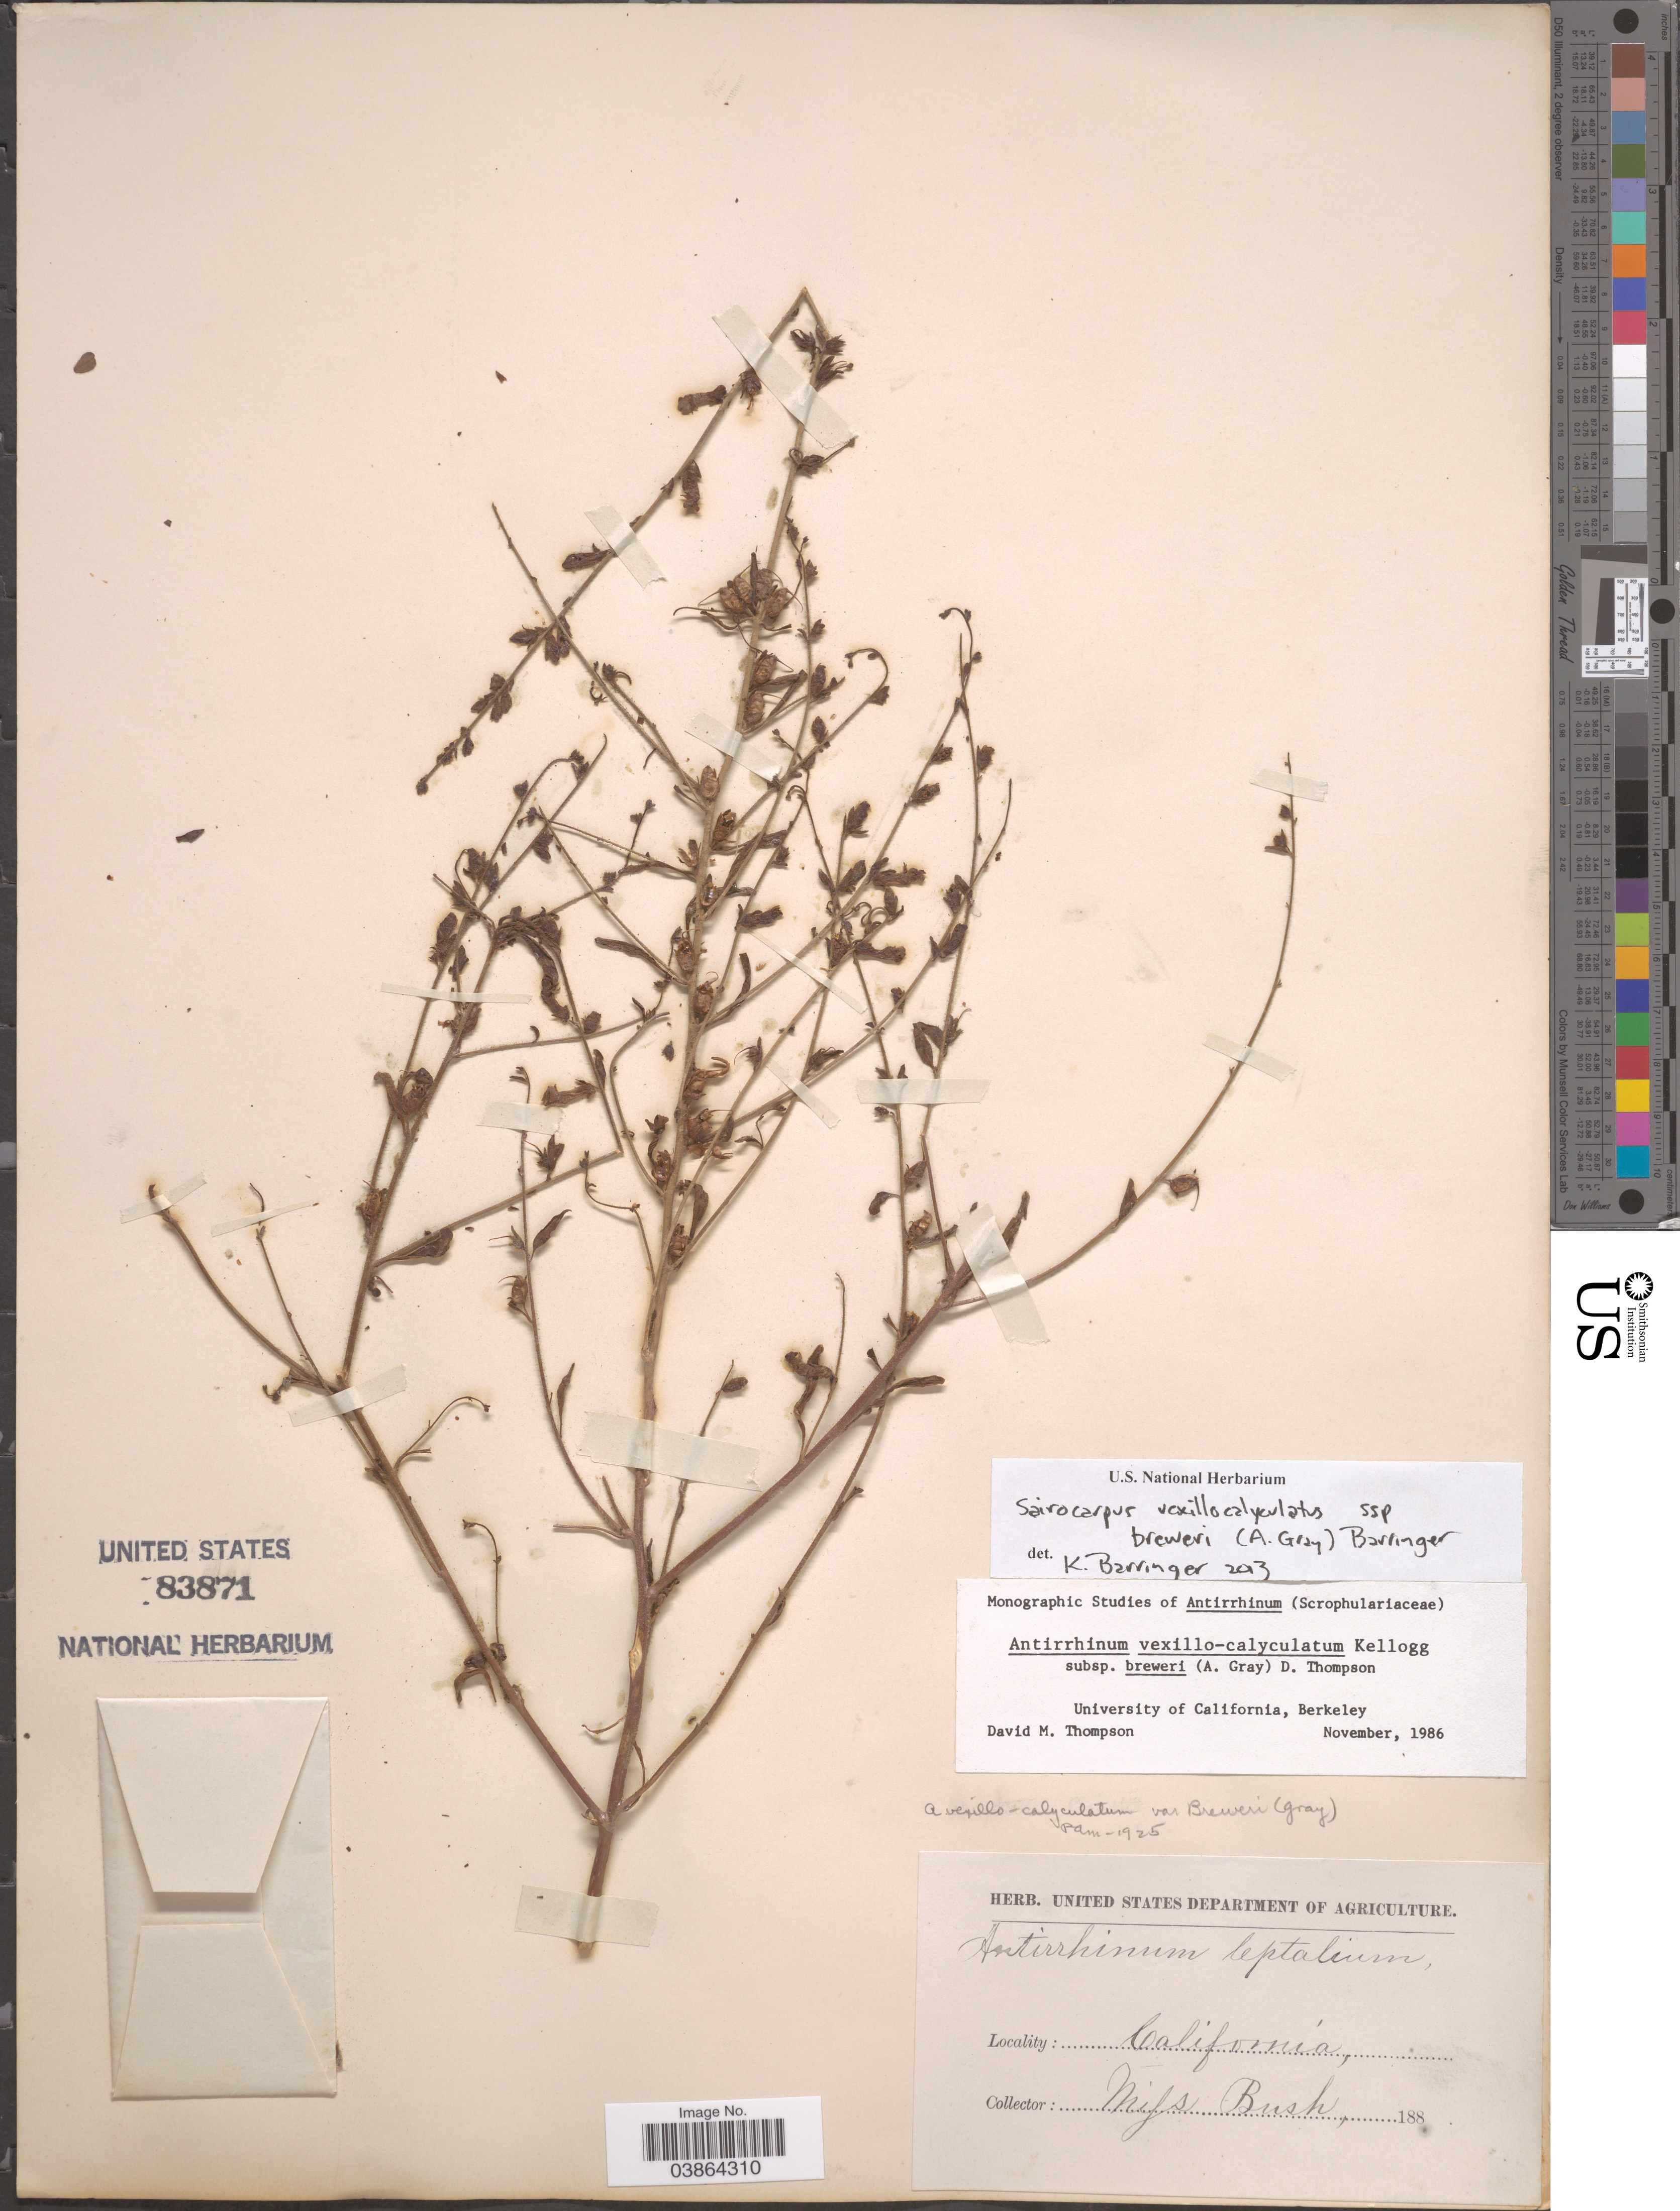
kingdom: Plantae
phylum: Tracheophyta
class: Magnoliopsida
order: Lamiales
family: Plantaginaceae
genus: Sairocarpus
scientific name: Sairocarpus vexillocalyculatus subsp. breweri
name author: (A. Gray) Barringer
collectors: M. Bush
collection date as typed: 188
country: United States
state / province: California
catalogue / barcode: US 83871